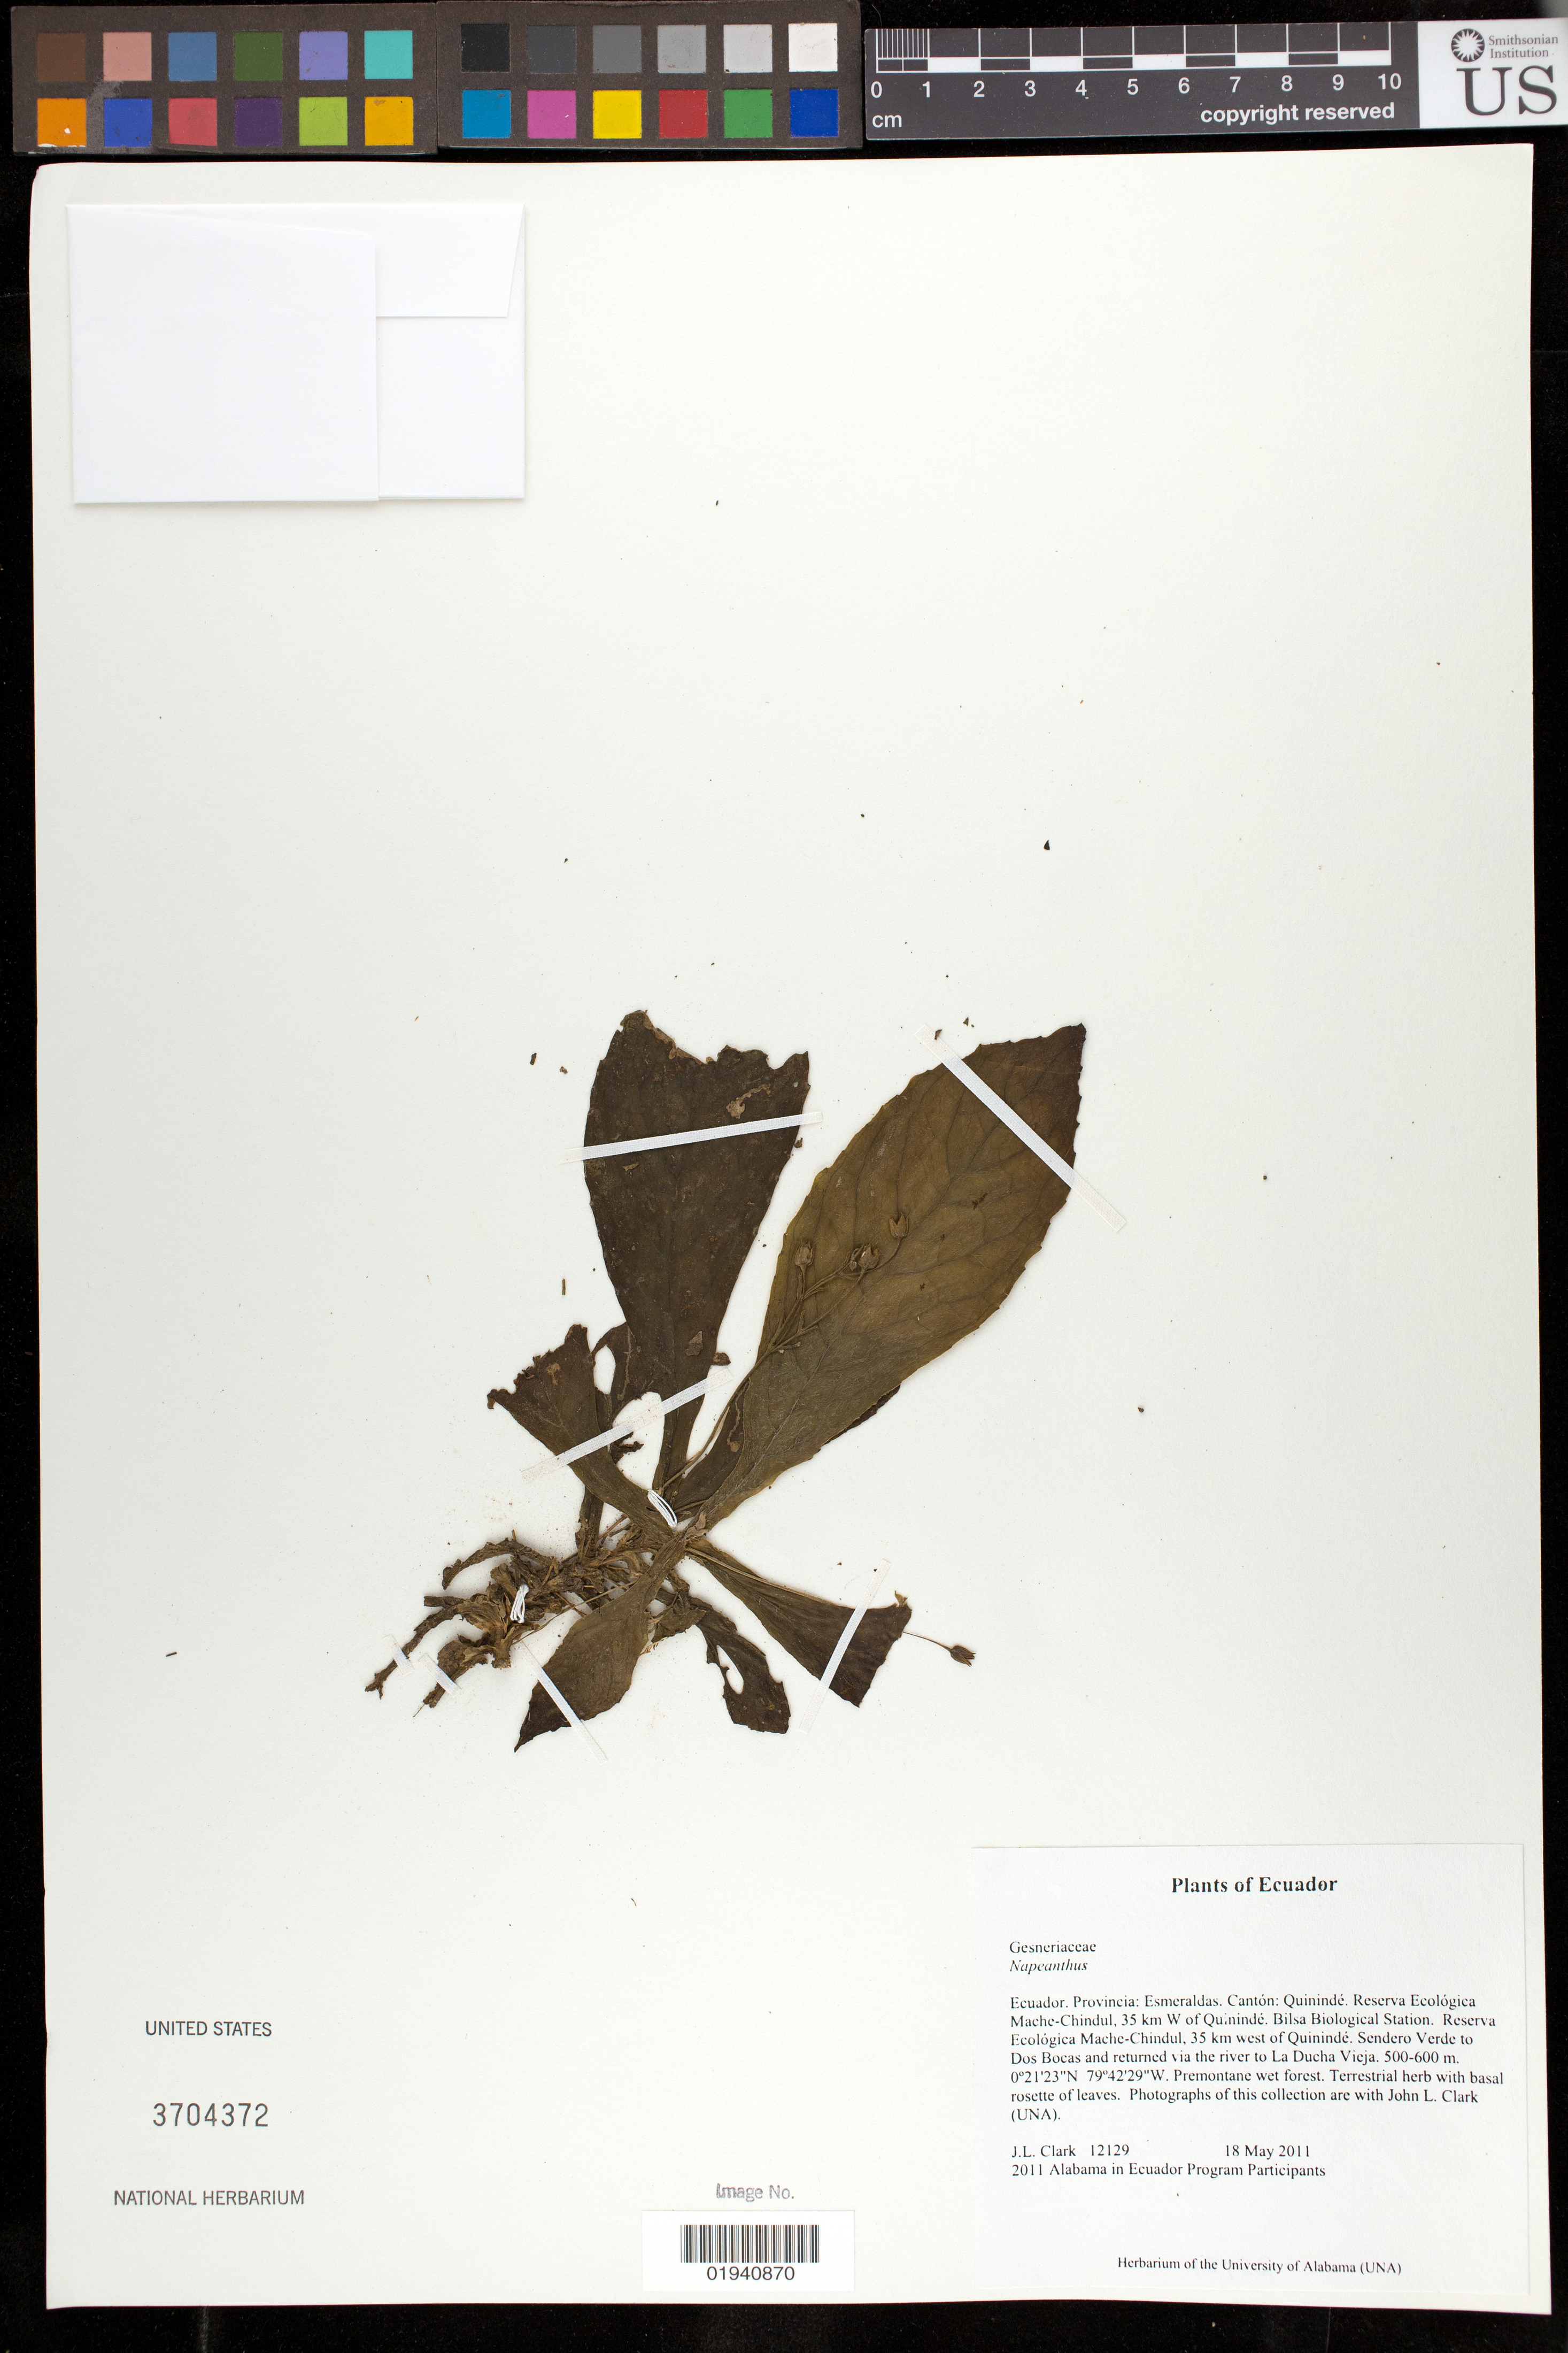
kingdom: Plantae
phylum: Tracheophyta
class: Magnoliopsida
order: Lamiales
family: Gesneriaceae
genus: Napeanthus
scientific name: Napeanthus sp.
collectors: J. L. Clark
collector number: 12129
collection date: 2011-05-18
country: Ecuador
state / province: Esmeraldas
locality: Canton: Quininde, Reserva Ecologica Mache-Chindul, 35 km W of Quininde. Bilsa Biological Station. Sendero Verde to Dos Bocas and returned via the river to La Ducha Vieja.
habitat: Premontane wet forest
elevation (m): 500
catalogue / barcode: US 3704372